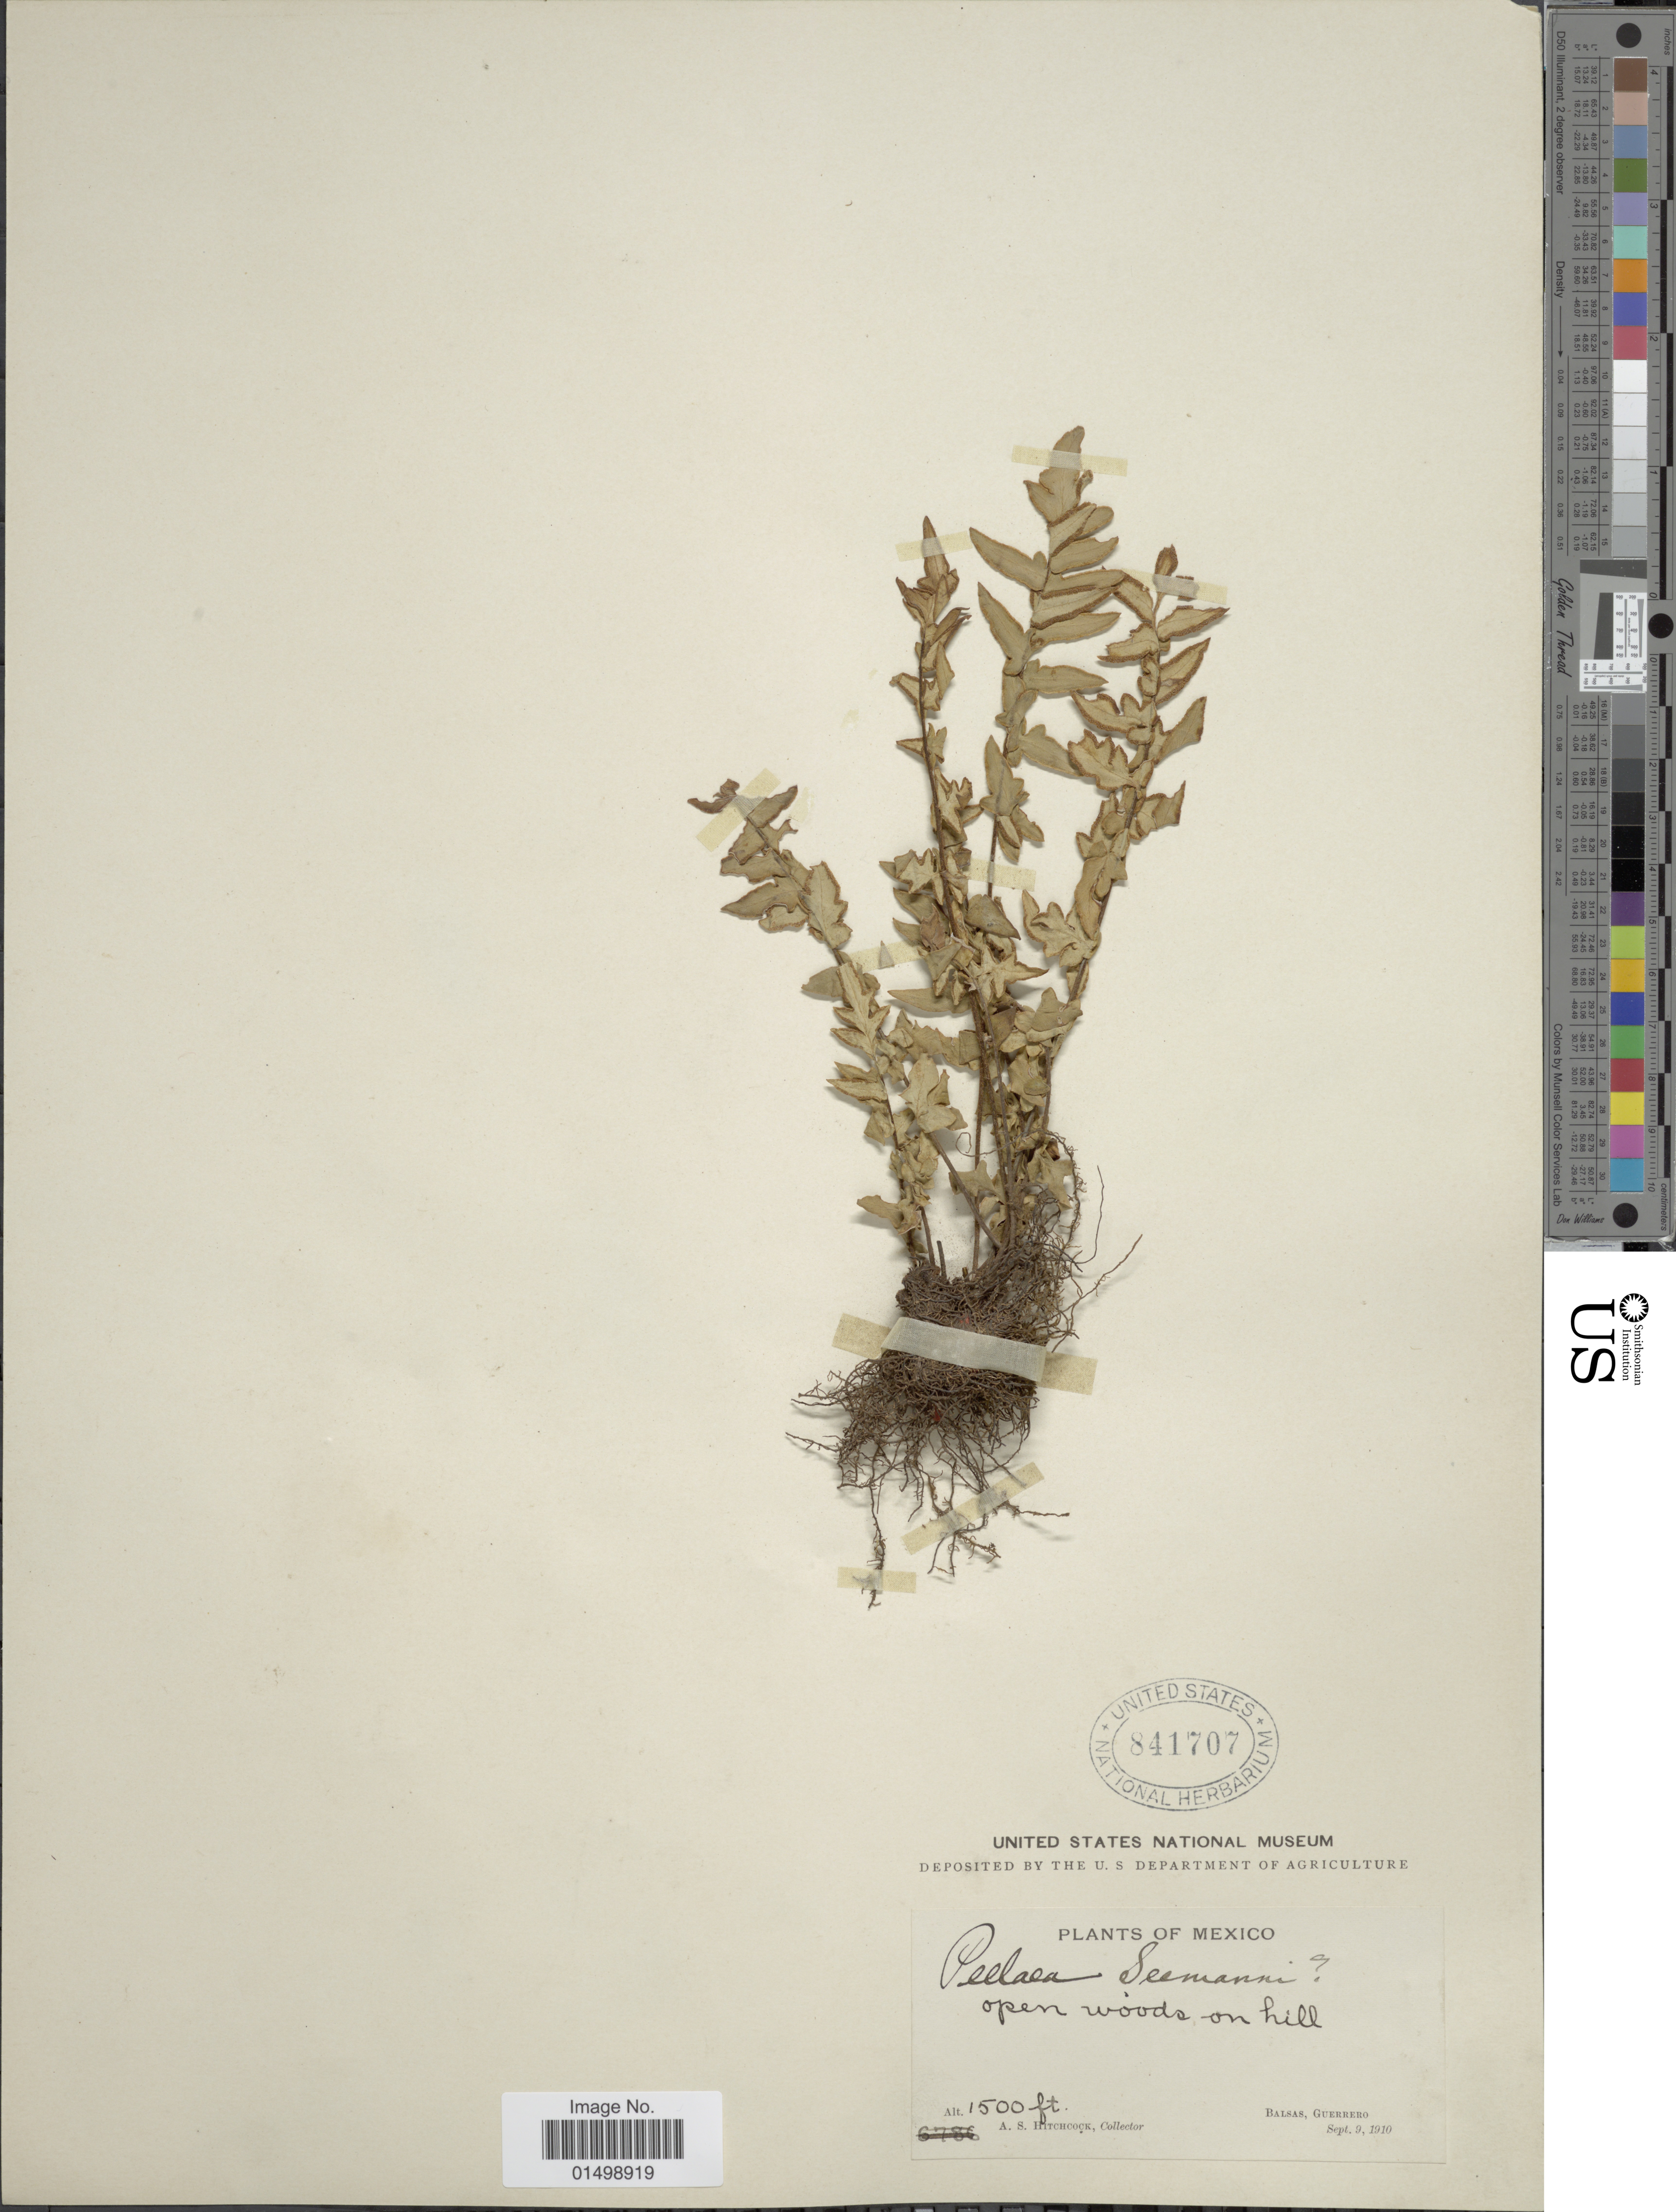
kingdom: Plantae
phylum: Tracheophyta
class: Polypodiopsida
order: Polypodiales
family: Pteridaceae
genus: Cheilanthes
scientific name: Cheilanthes lozanii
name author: (Maxon) R.M. Tryon & A.F. Tryon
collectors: A. S. Hitchcock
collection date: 1910-09-09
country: Mexico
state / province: Guerrero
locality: Balsas, Guerrero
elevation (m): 457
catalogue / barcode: US 841707